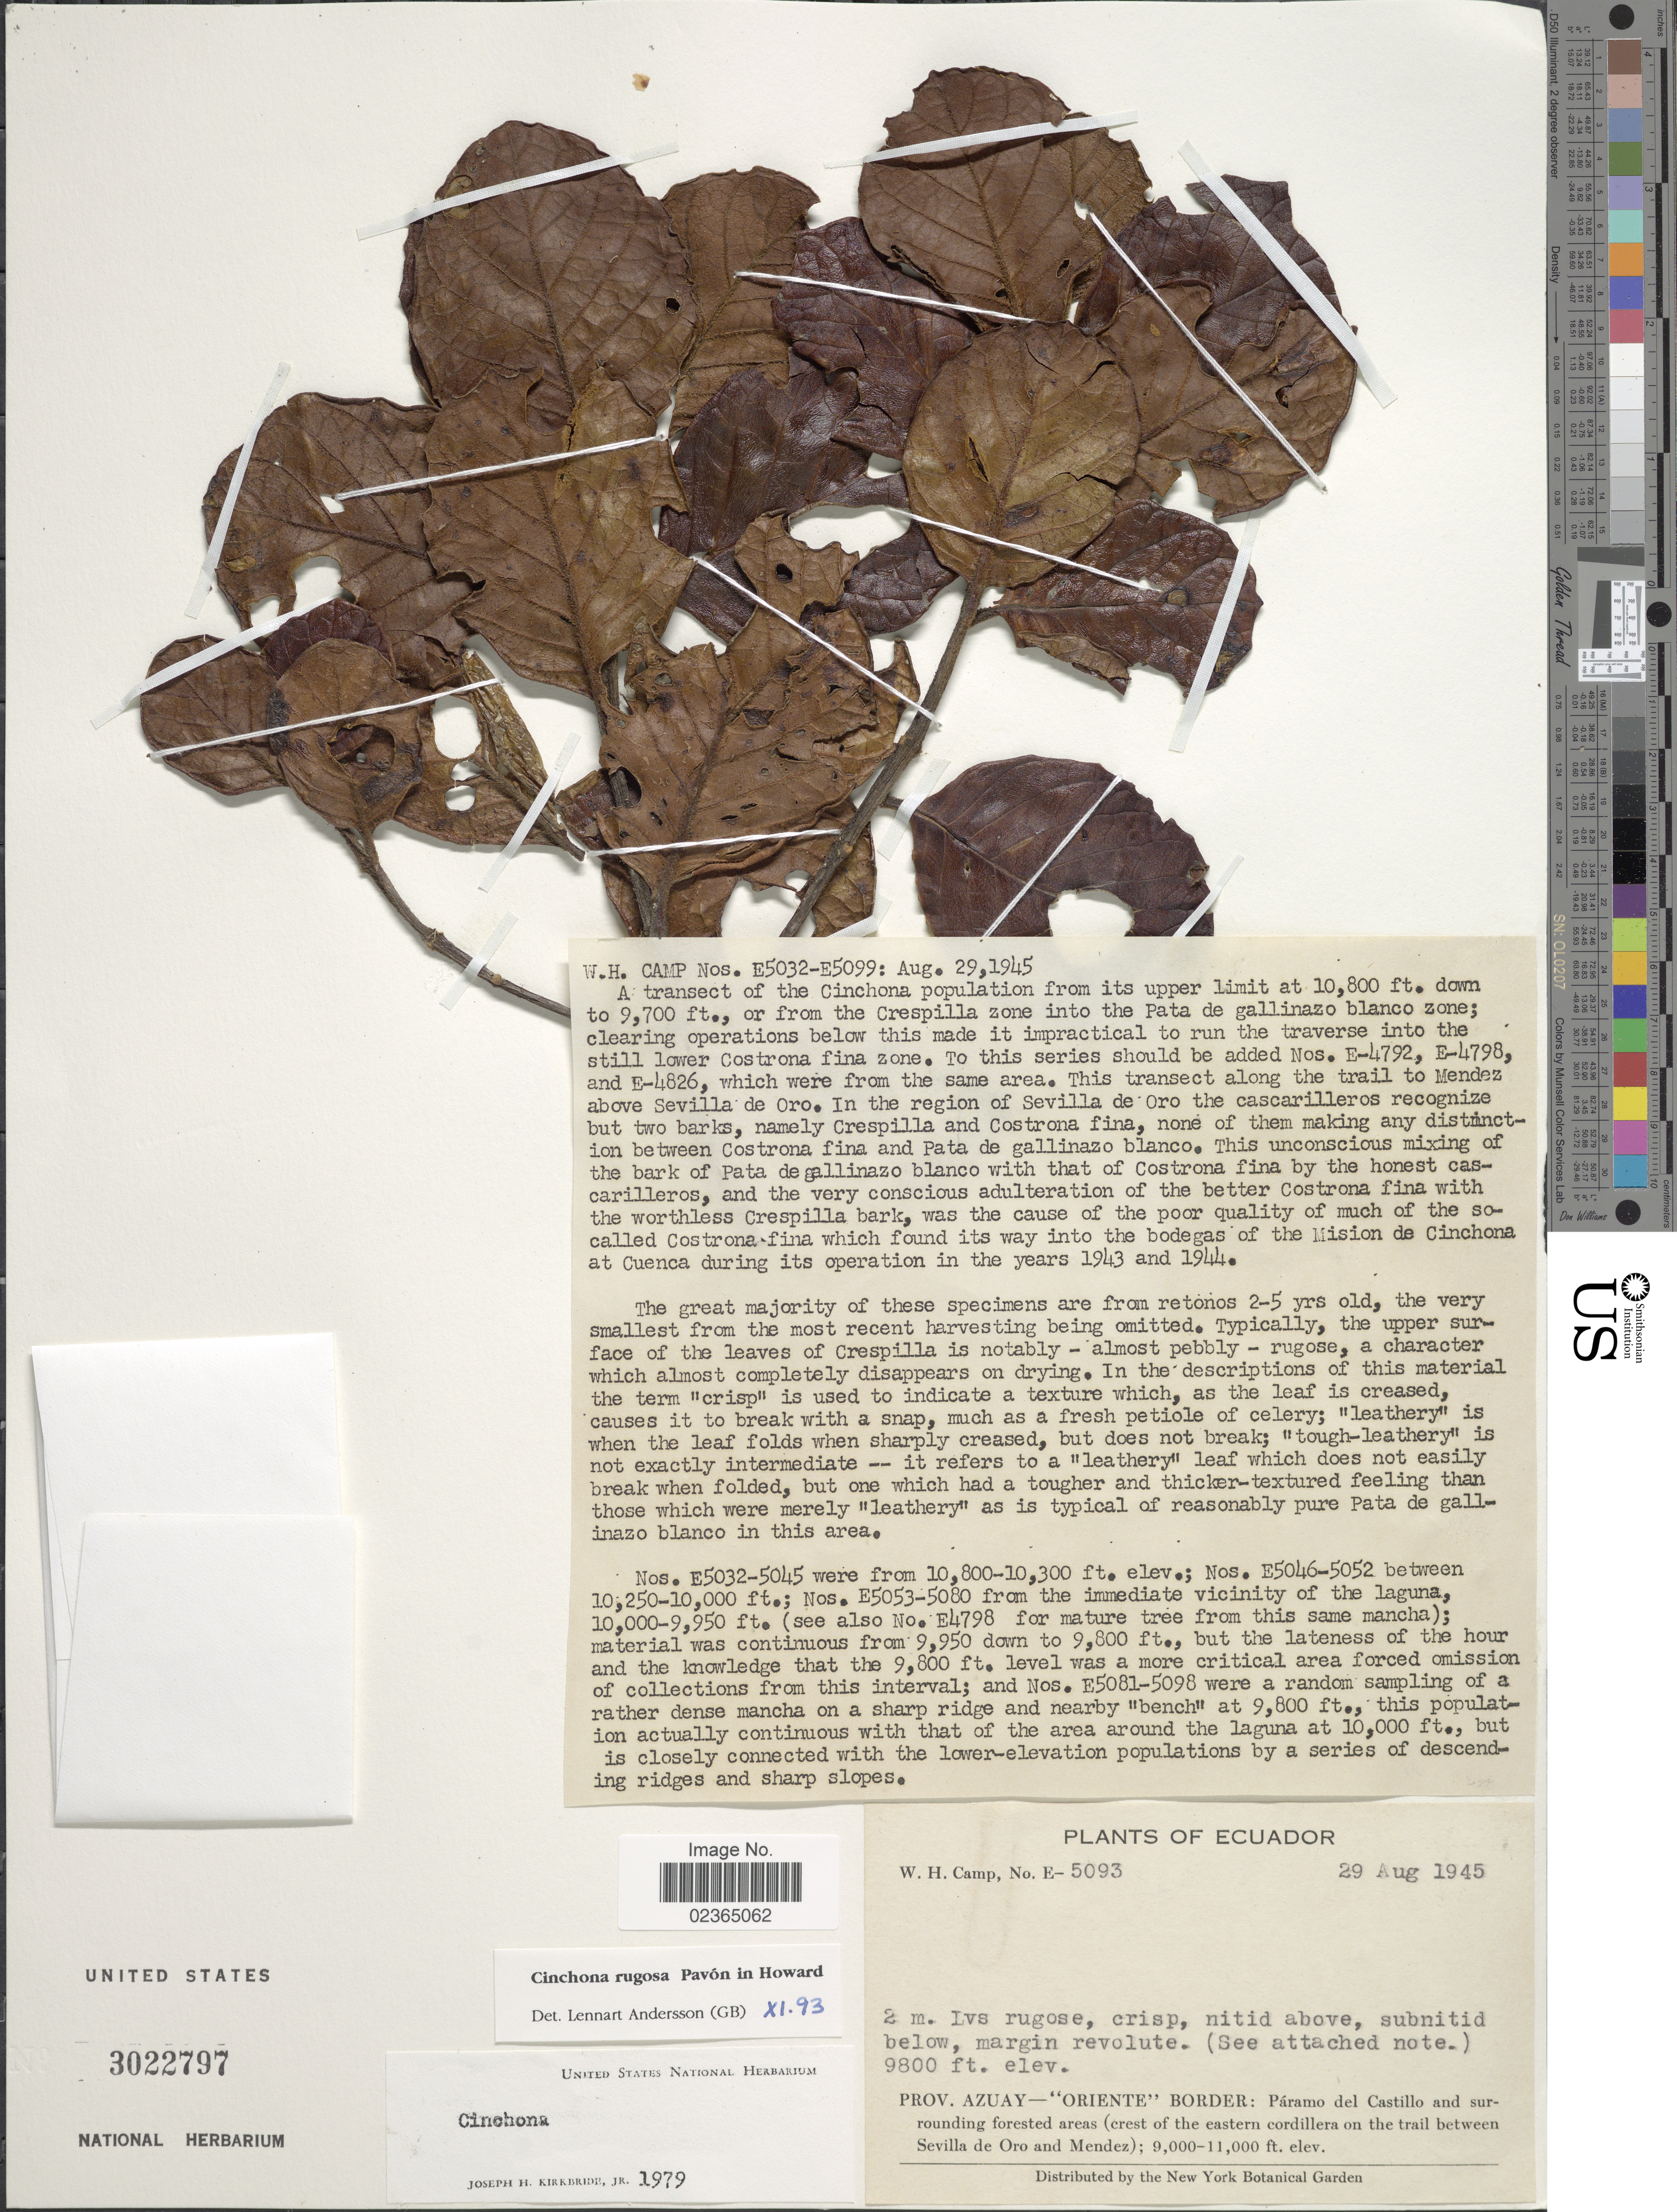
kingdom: Plantae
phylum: Tracheophyta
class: Magnoliopsida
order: Gentianales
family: Rubiaceae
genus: Cinchona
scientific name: Cinchona rugosa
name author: Pav.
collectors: W. H. Camp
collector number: E-5093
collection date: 1945-08-29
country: Ecuador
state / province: Azuay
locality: Oriente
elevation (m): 2987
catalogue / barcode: US 3022797